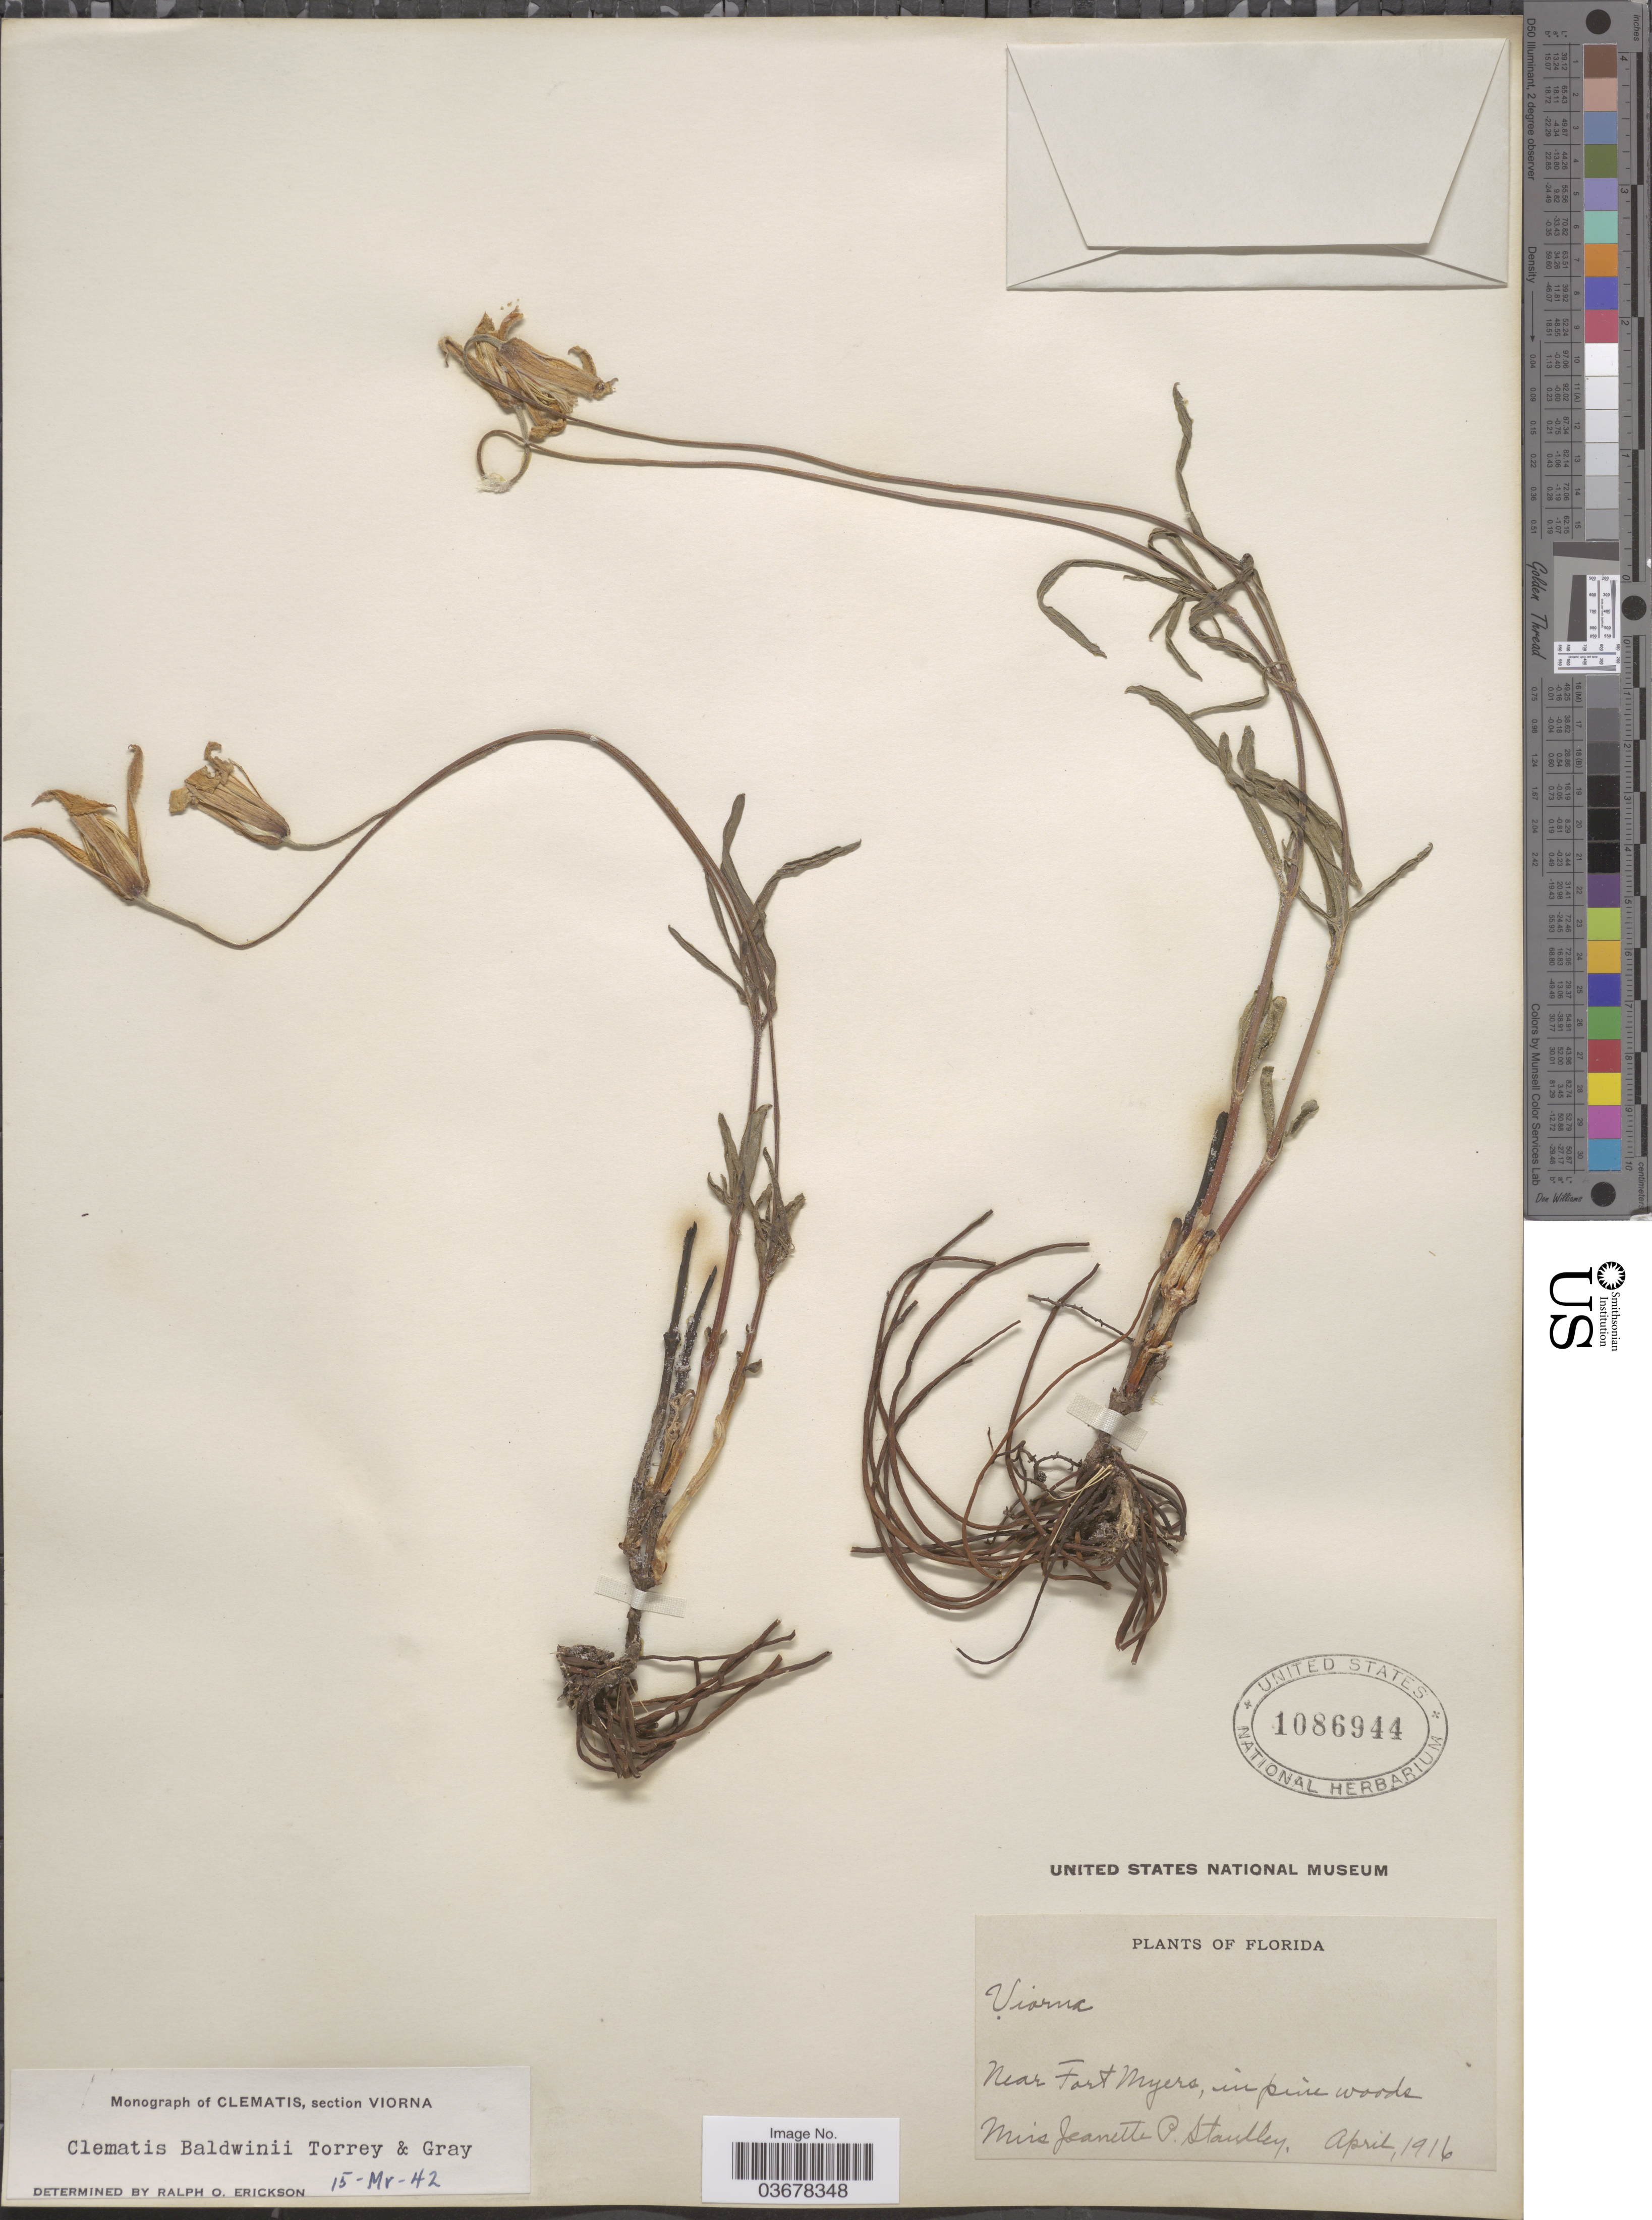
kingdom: Plantae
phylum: Tracheophyta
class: Magnoliopsida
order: Ranunculales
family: Ranunculaceae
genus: Clematis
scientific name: Clematis viorna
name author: L.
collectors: J. P. Standley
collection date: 1916-04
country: United States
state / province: Florida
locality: Near Fort Myers.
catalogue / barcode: US 1086944